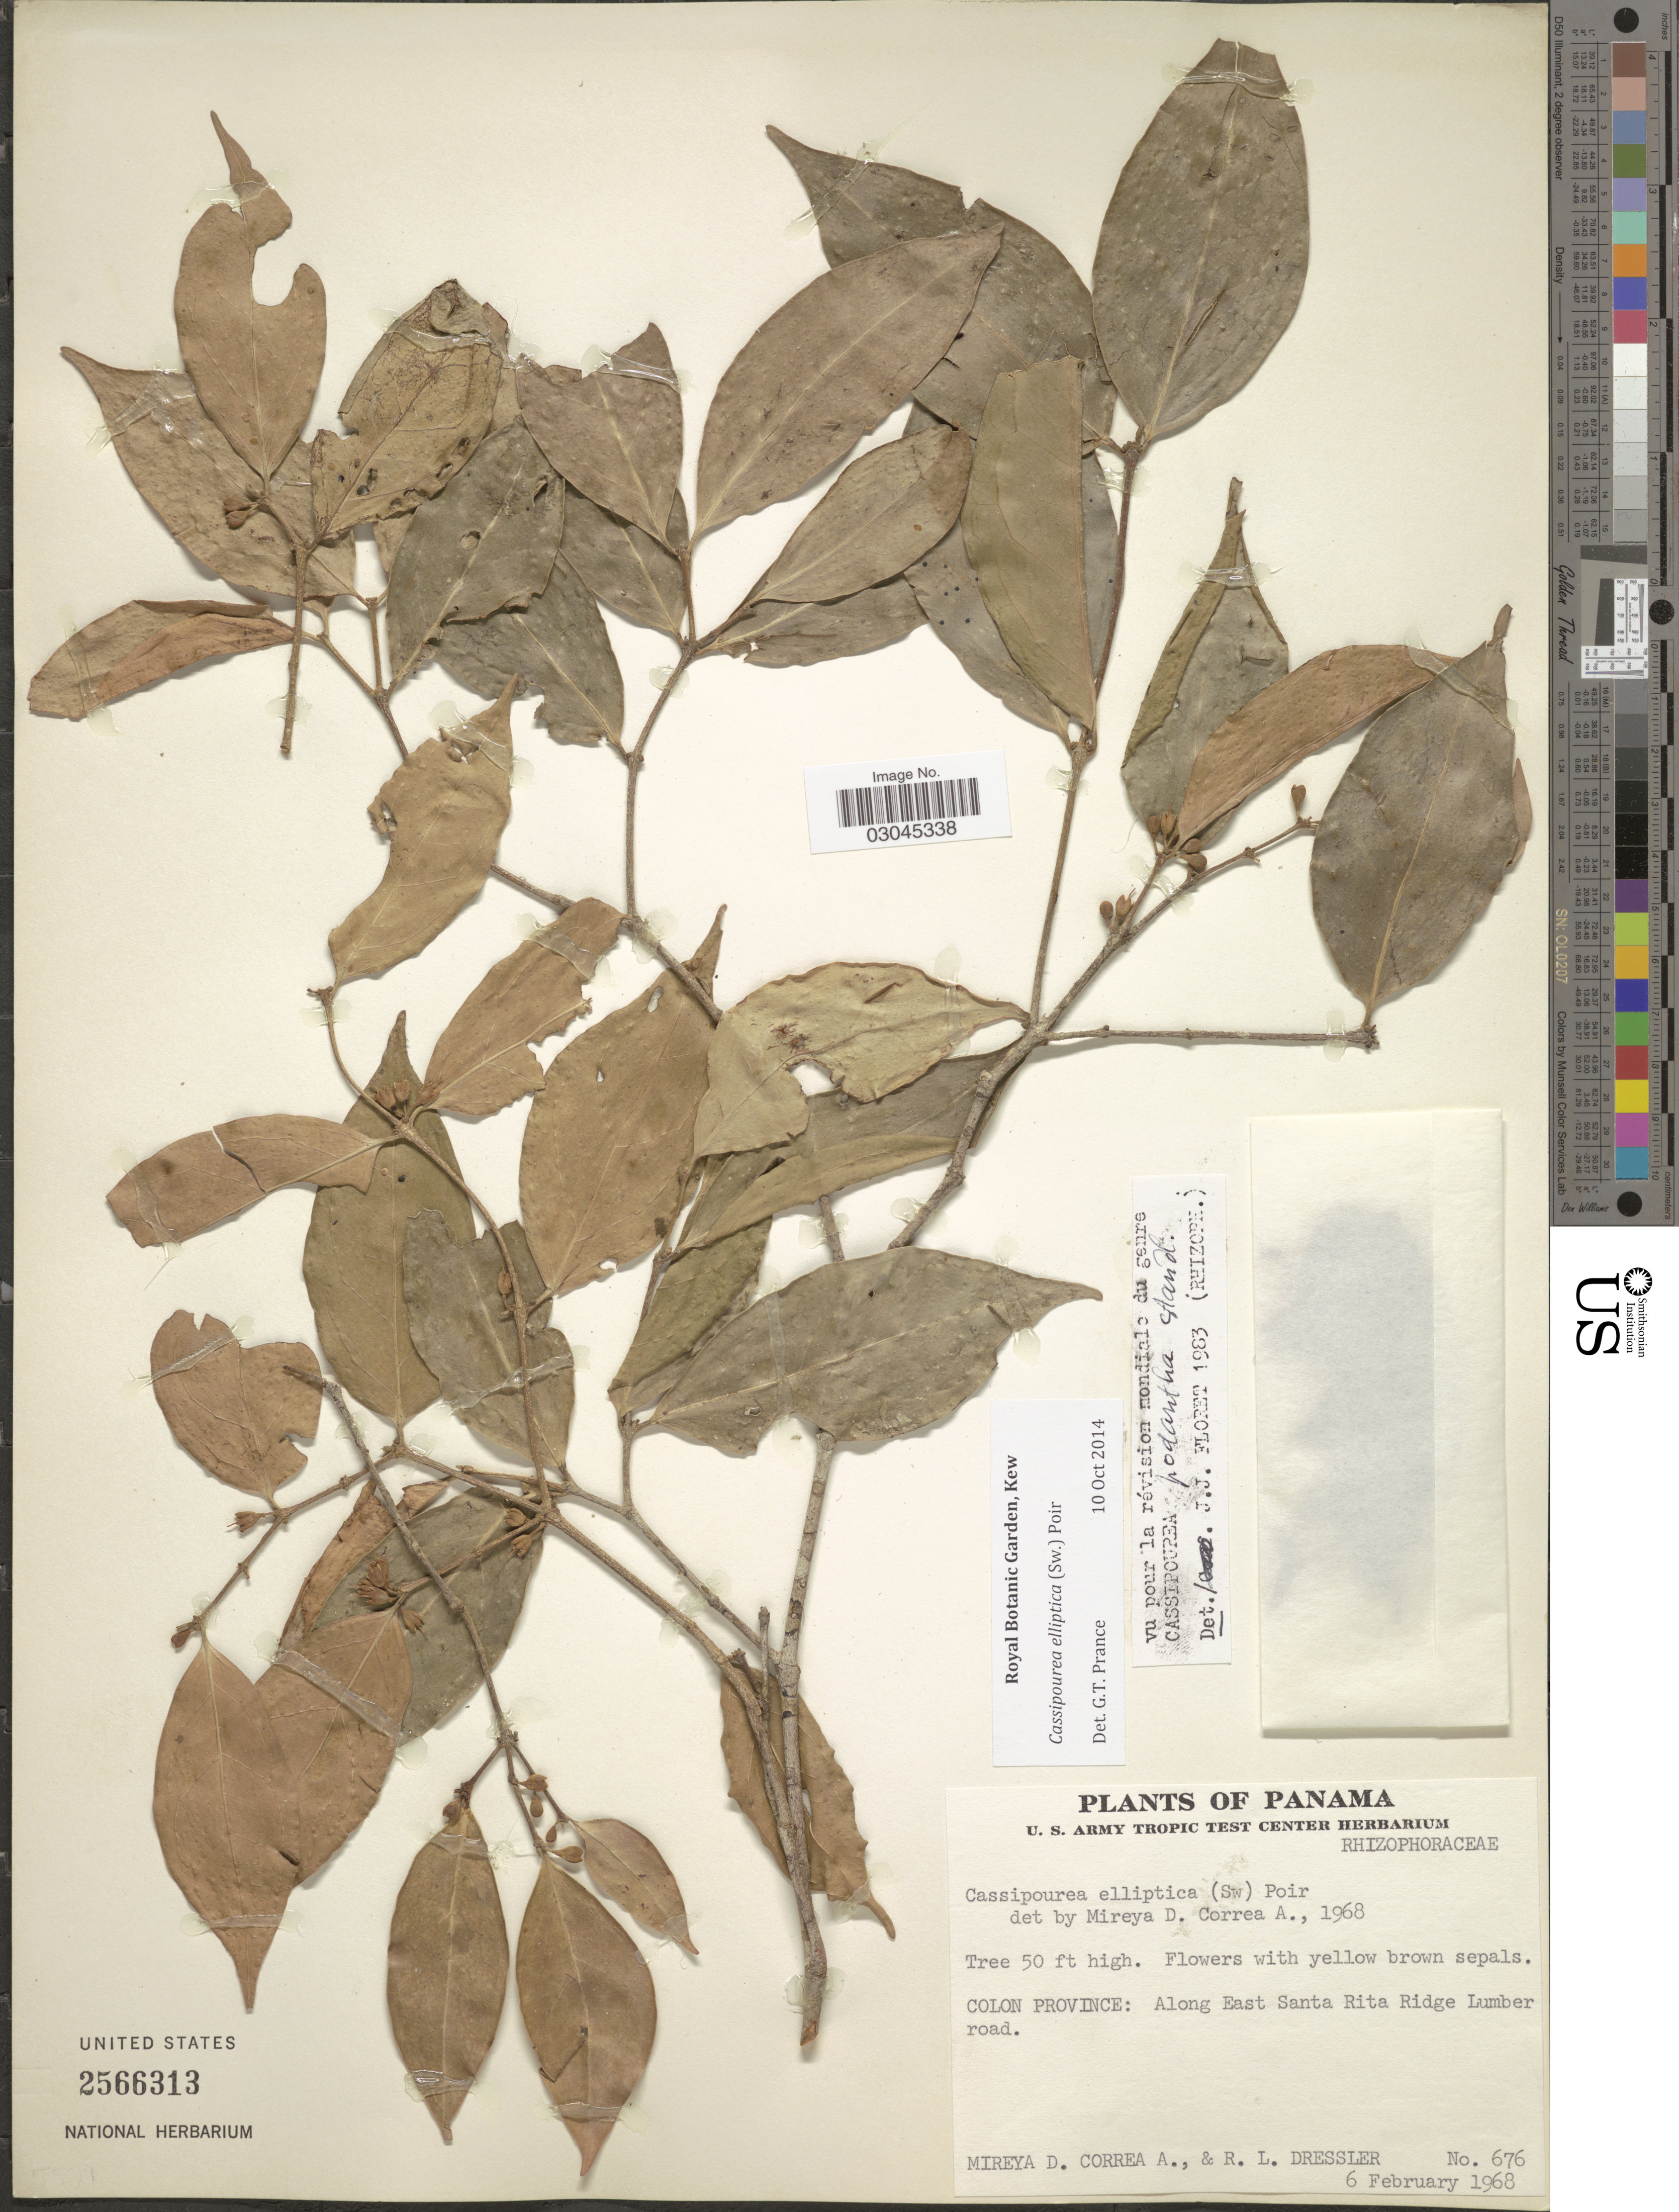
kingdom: Plantae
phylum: Tracheophyta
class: Magnoliopsida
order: Malpighiales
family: Rhizophoraceae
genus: Cassipourea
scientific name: Cassipourea elliptica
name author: (Sw.) Poir.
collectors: M. D. Corrêa-A. & R. Dressler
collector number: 676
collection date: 1968-02-06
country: Panama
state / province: Colón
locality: Colon Province: along East Santa Rita Ridge Lumber road.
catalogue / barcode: US 2566313